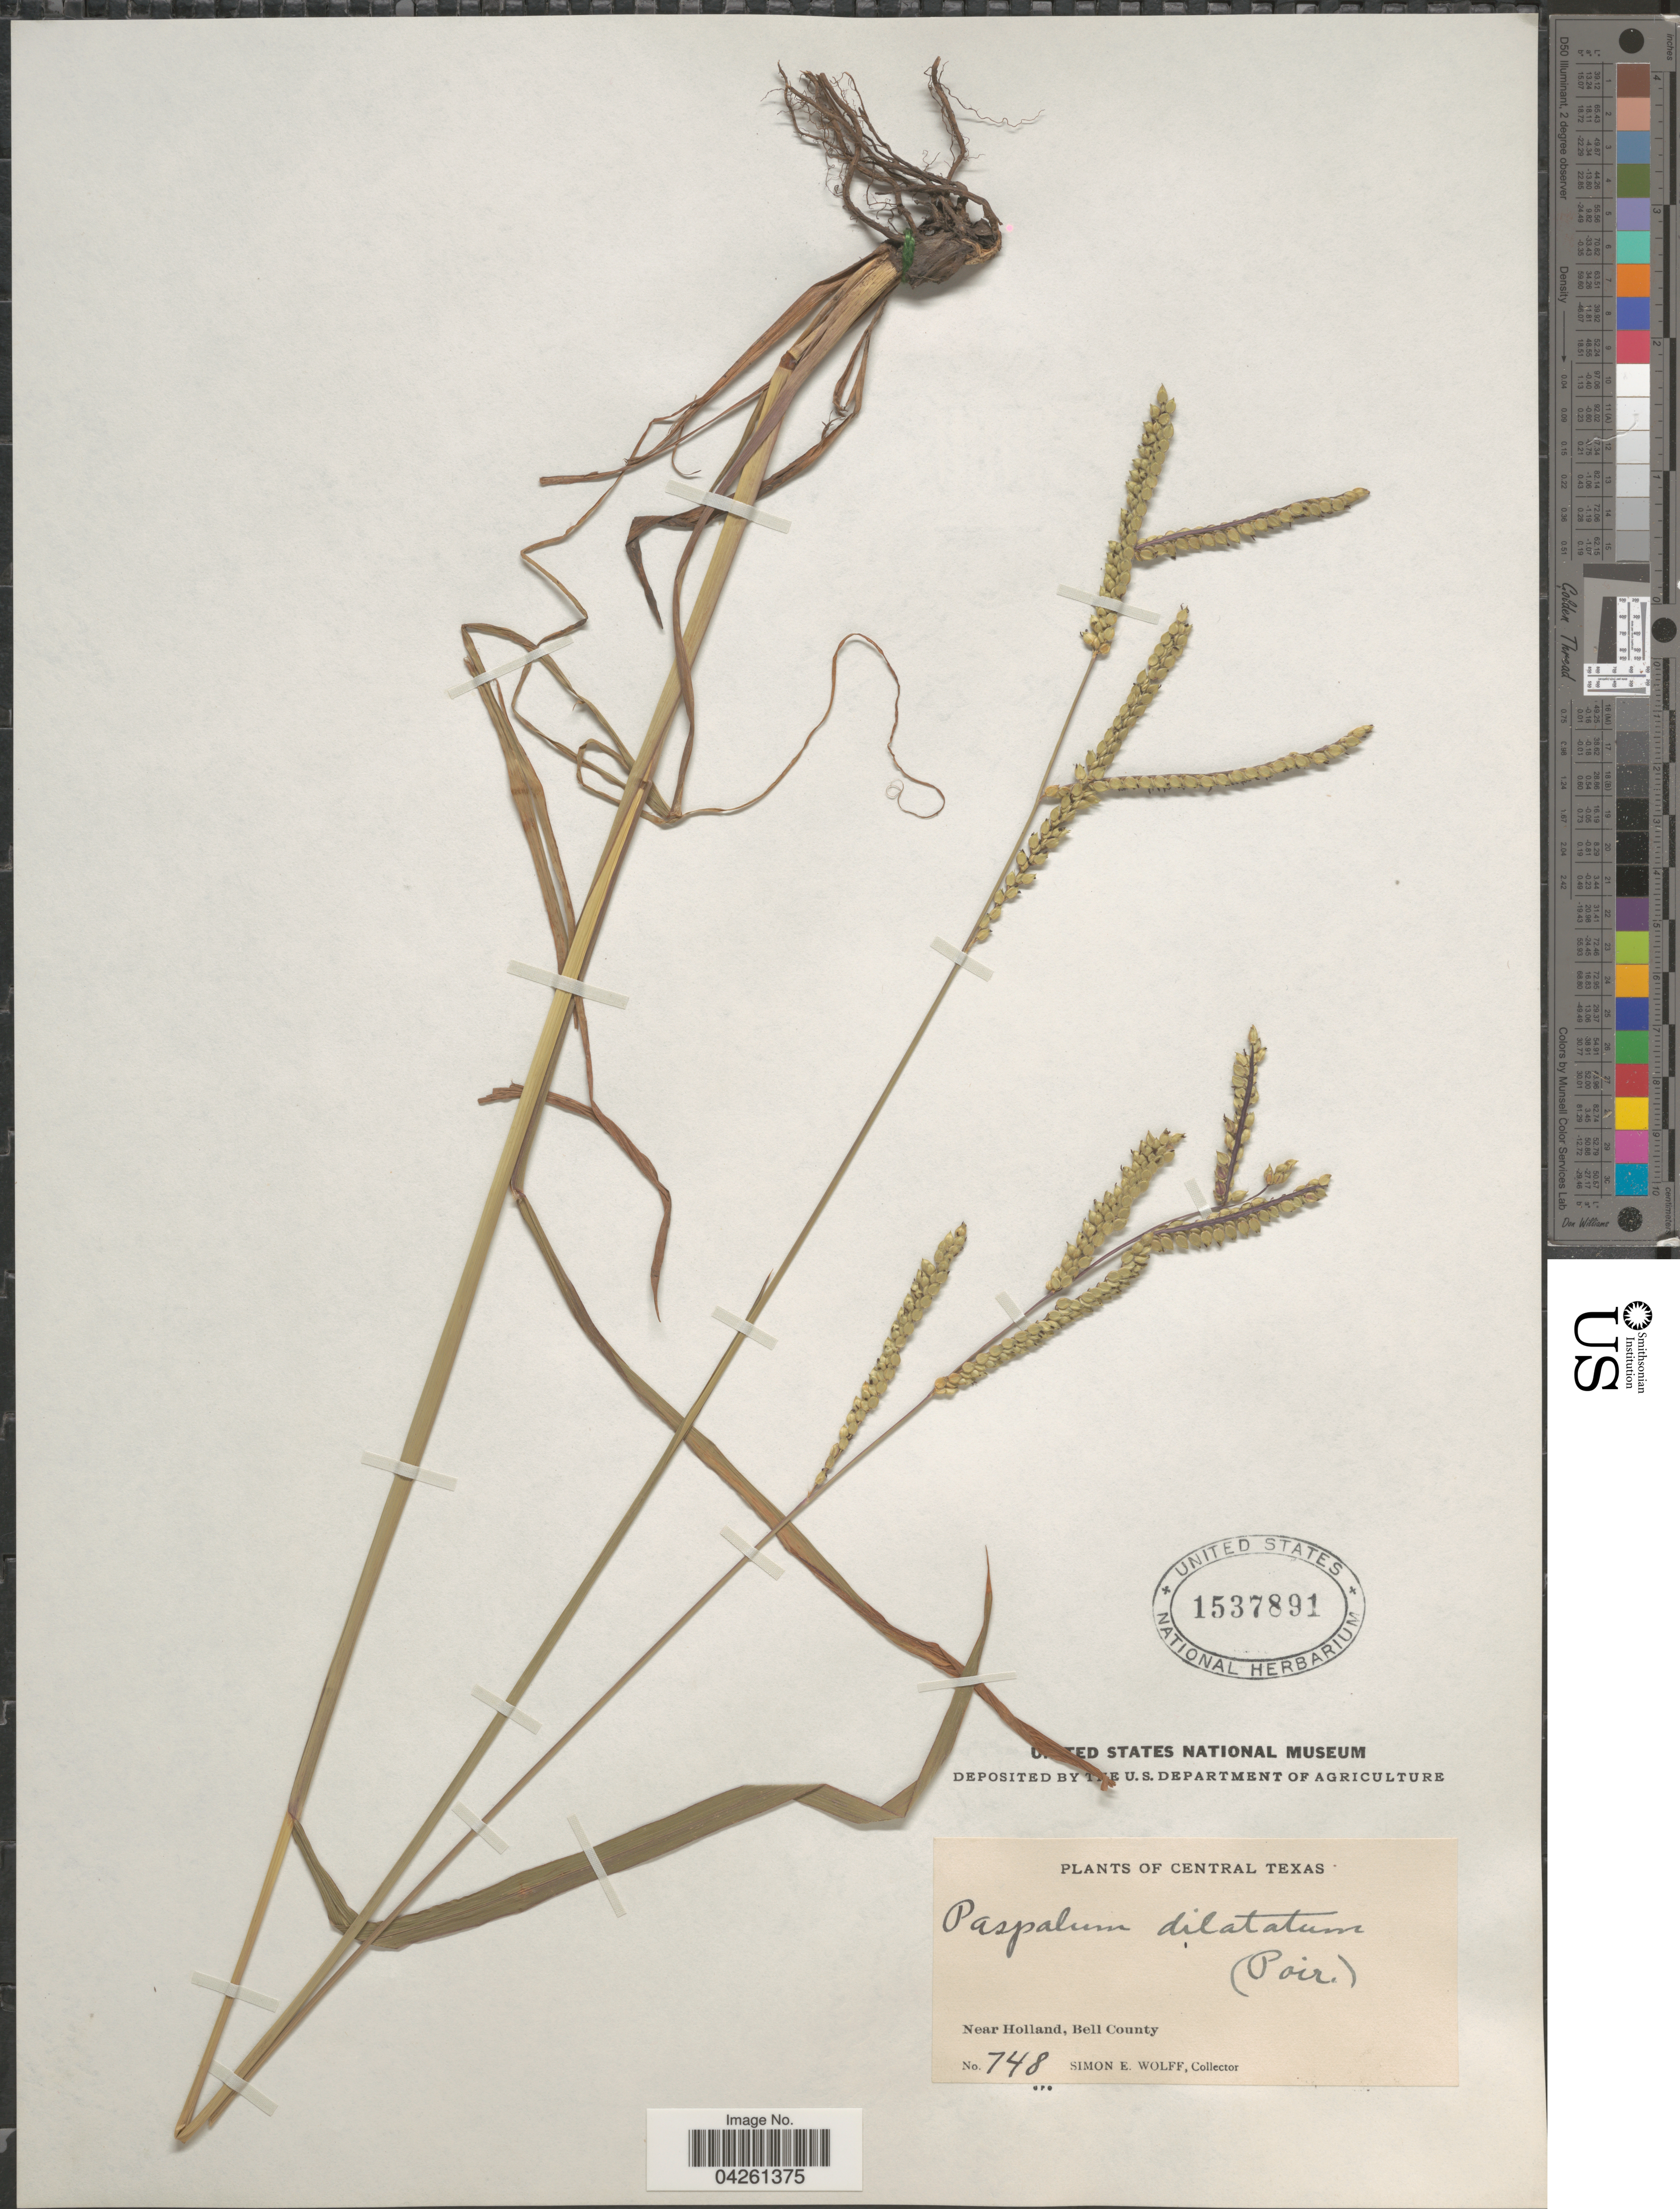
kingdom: Plantae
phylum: Tracheophyta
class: Liliopsida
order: Poales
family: Poaceae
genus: Paspalum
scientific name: Paspalum dilatatum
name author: Poir.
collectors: S. E. Wolff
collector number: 748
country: United States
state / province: Texas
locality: Central Texas. Near Holland, Bell County.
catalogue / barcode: US 1537891